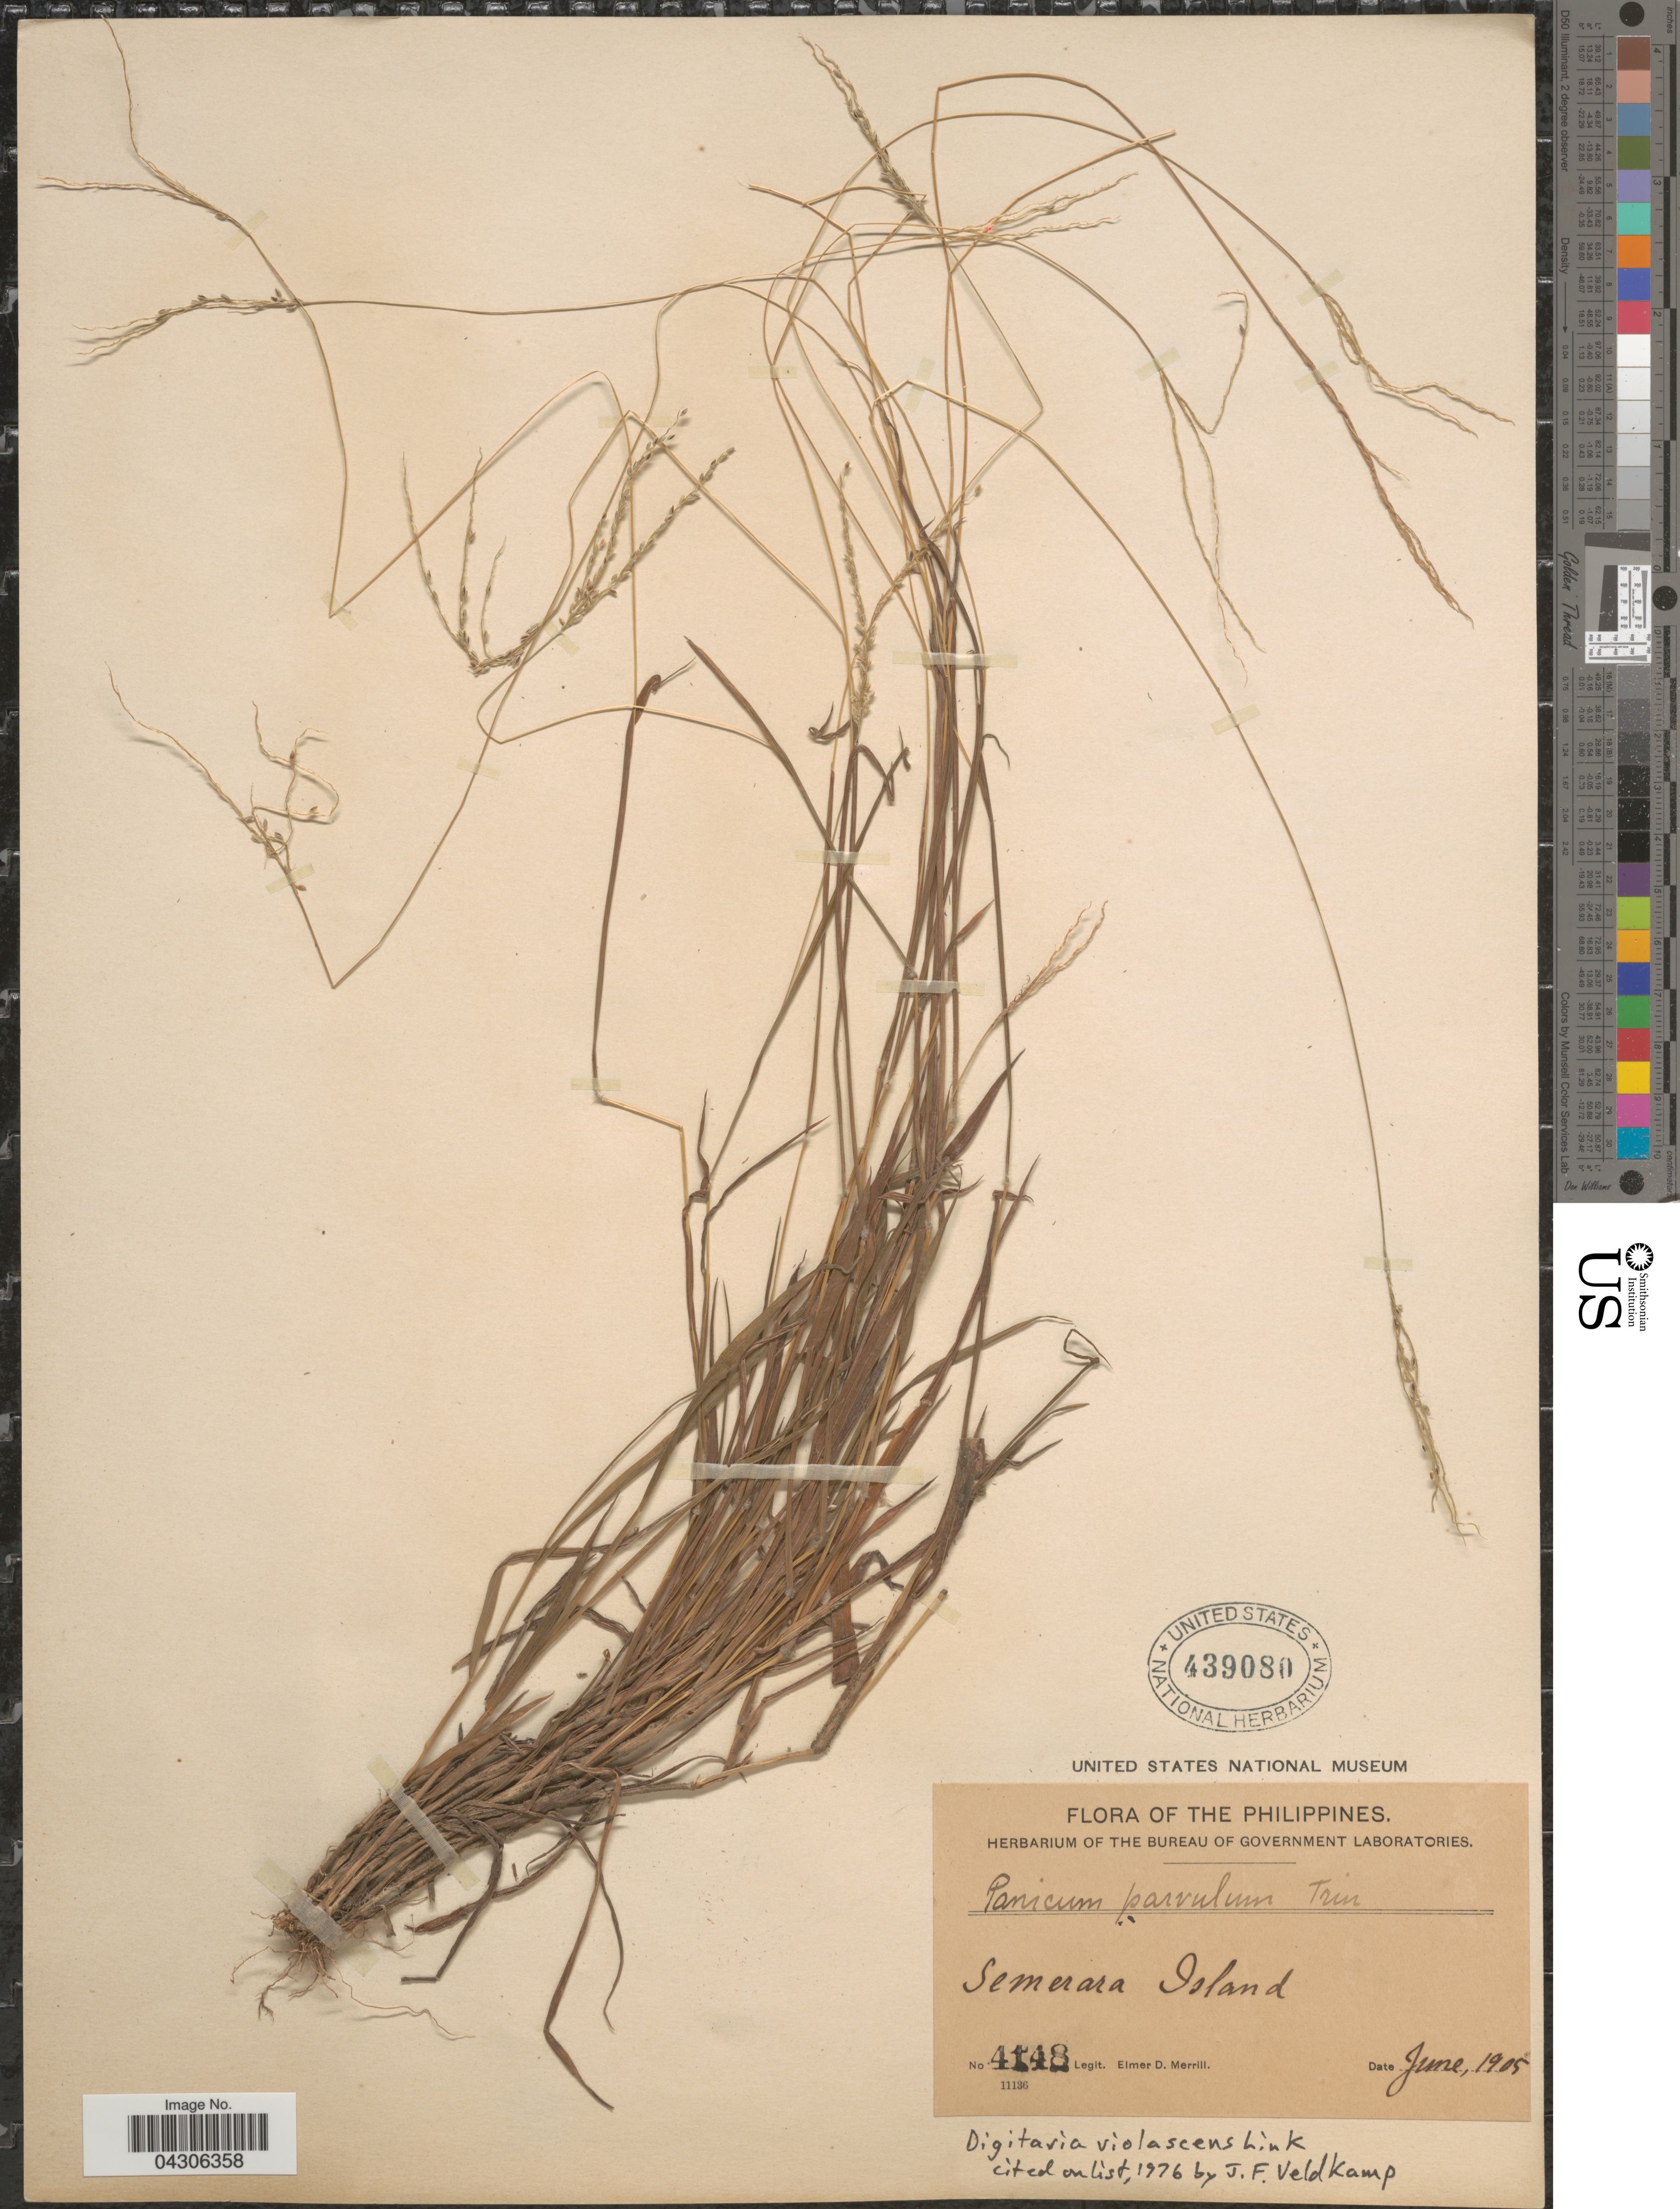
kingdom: Plantae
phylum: Tracheophyta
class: Liliopsida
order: Poales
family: Poaceae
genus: Digitaria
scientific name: Digitaria violascens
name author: Link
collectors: E. D. Merrill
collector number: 4148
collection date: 1905-06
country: Philippines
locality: Semerara Island.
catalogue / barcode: US 439080